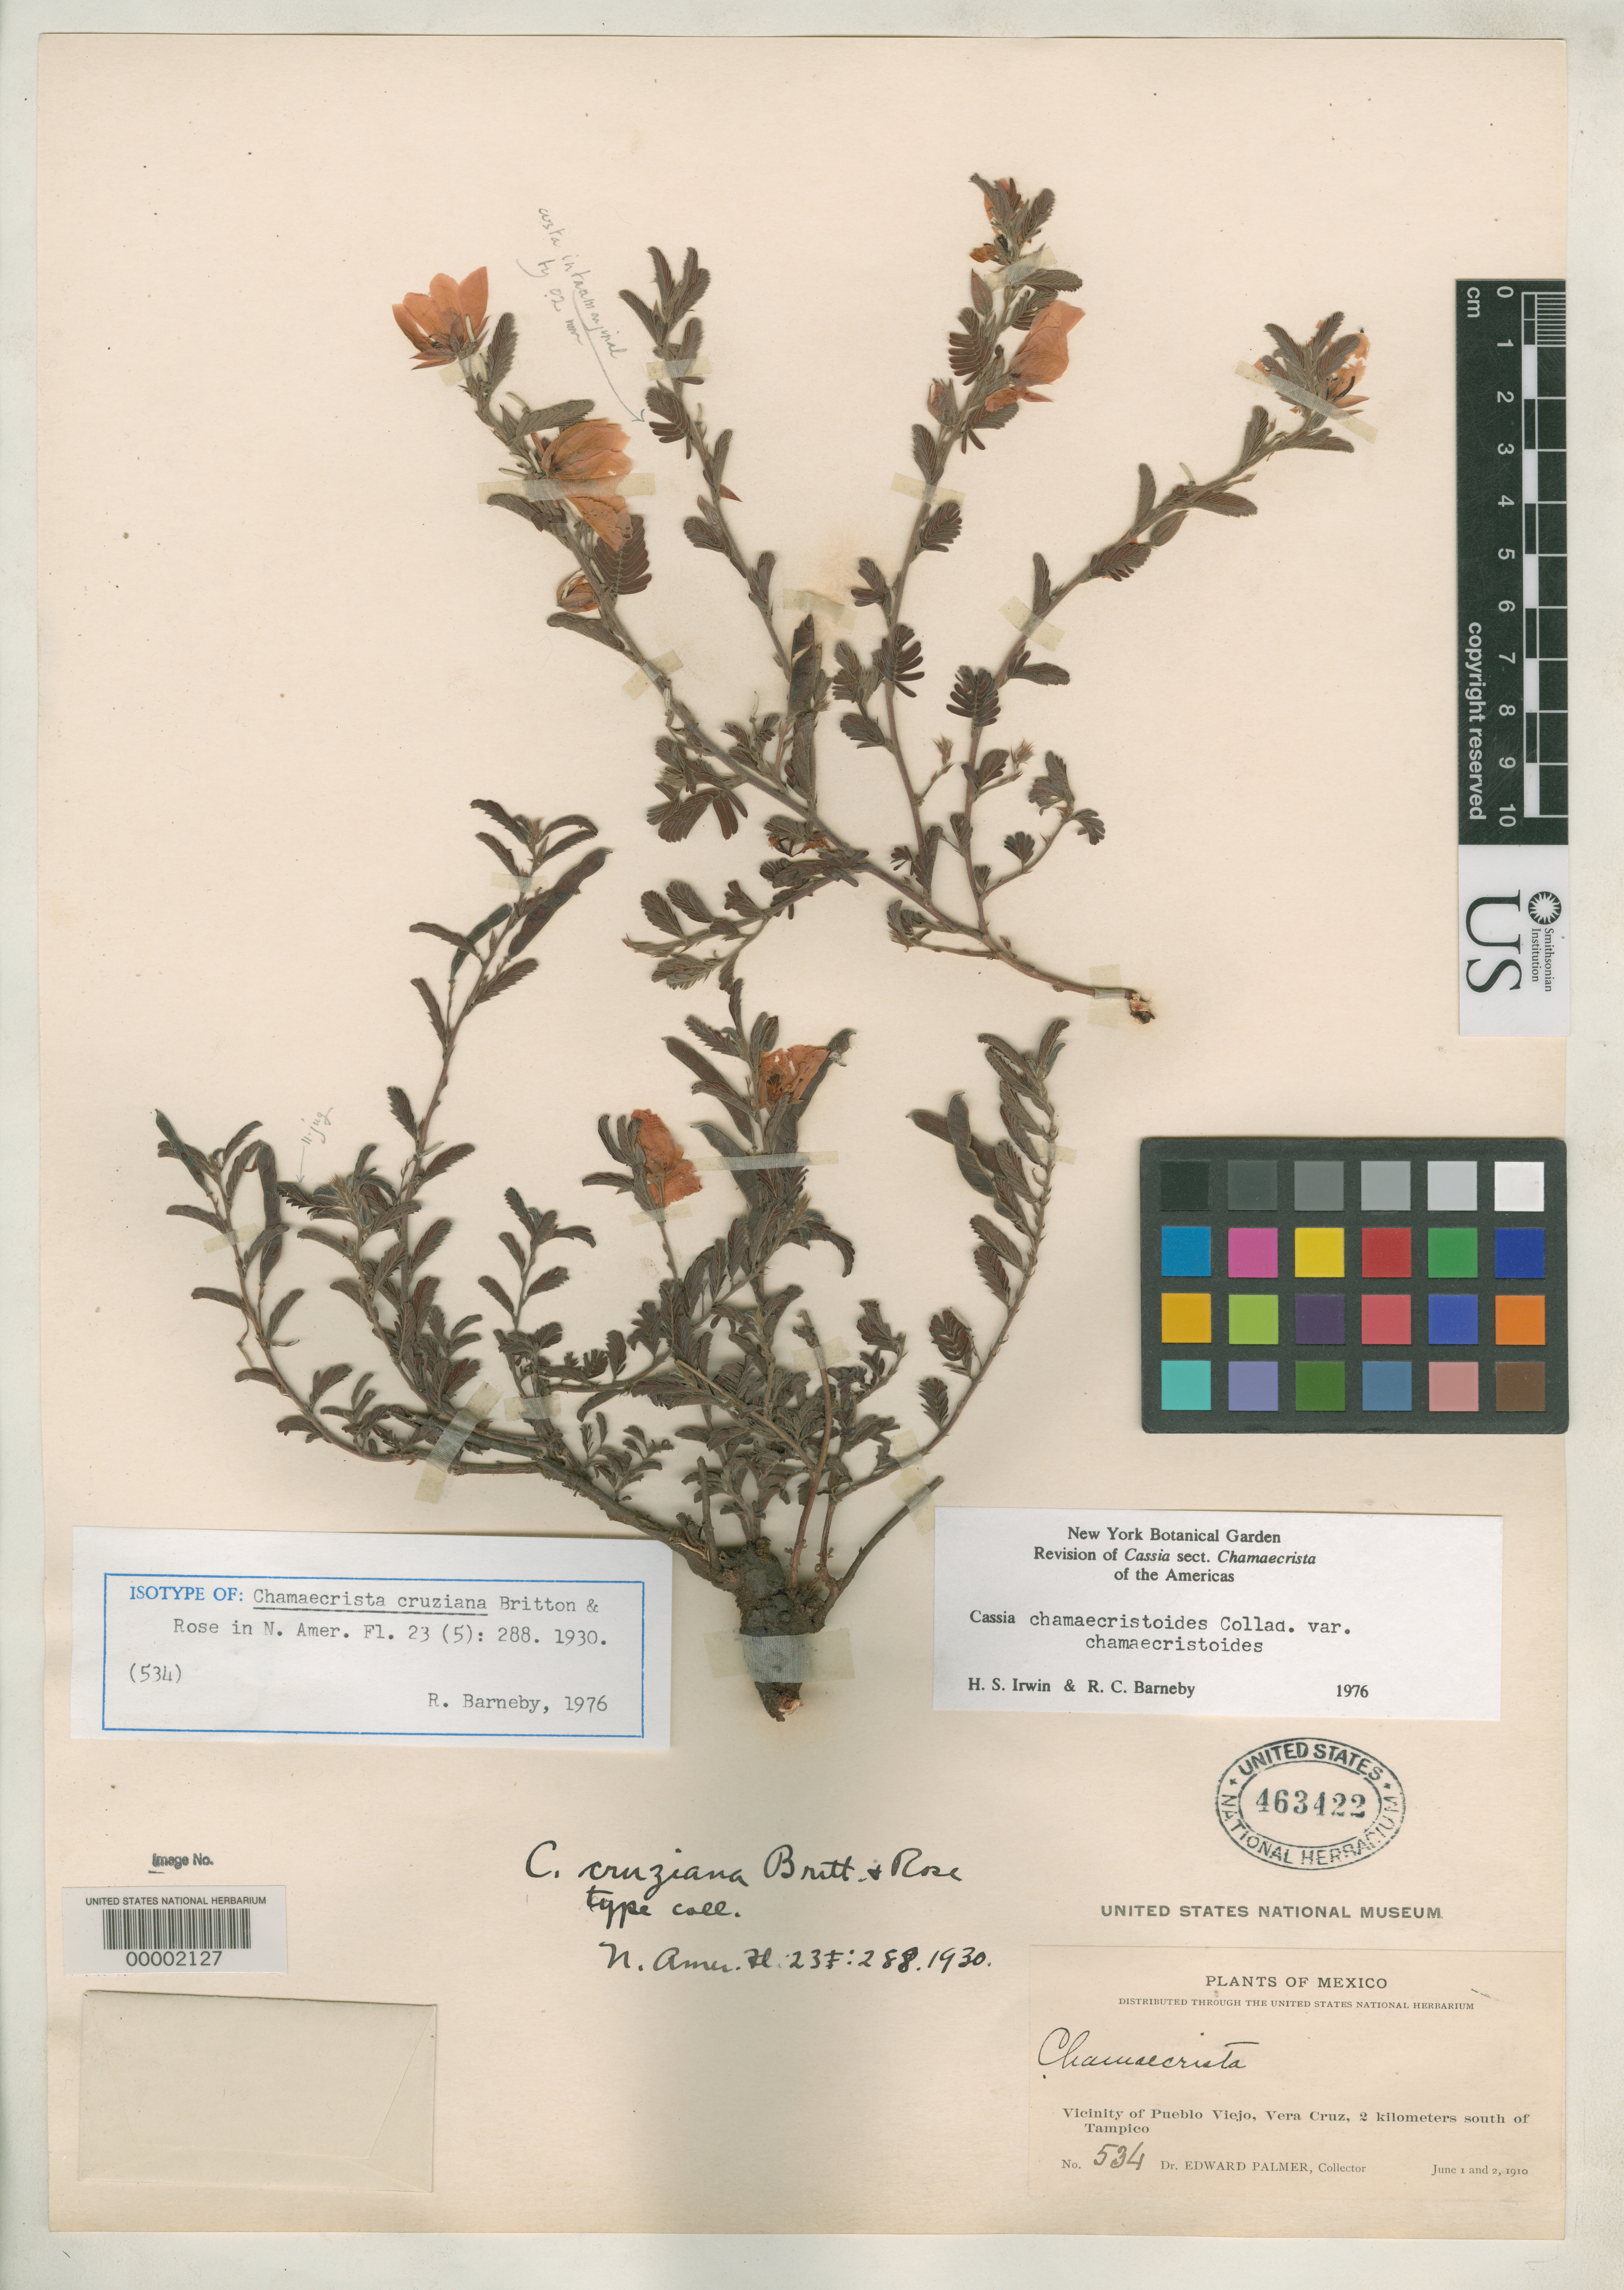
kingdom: Plantae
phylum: Tracheophyta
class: Magnoliopsida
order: Fabales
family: Fabaceae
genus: Chamaecrista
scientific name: Chamaecrista cruziana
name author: Britton & Rose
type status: Isotype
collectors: E. Palmer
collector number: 534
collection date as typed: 01 Jun 1910 to 02 Jun 1910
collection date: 1910-06-01/1910-06-02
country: Mexico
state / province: Veracruz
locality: Vicinity of Pueblo Viejo, 2 km S of Tampico.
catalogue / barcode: US 463422